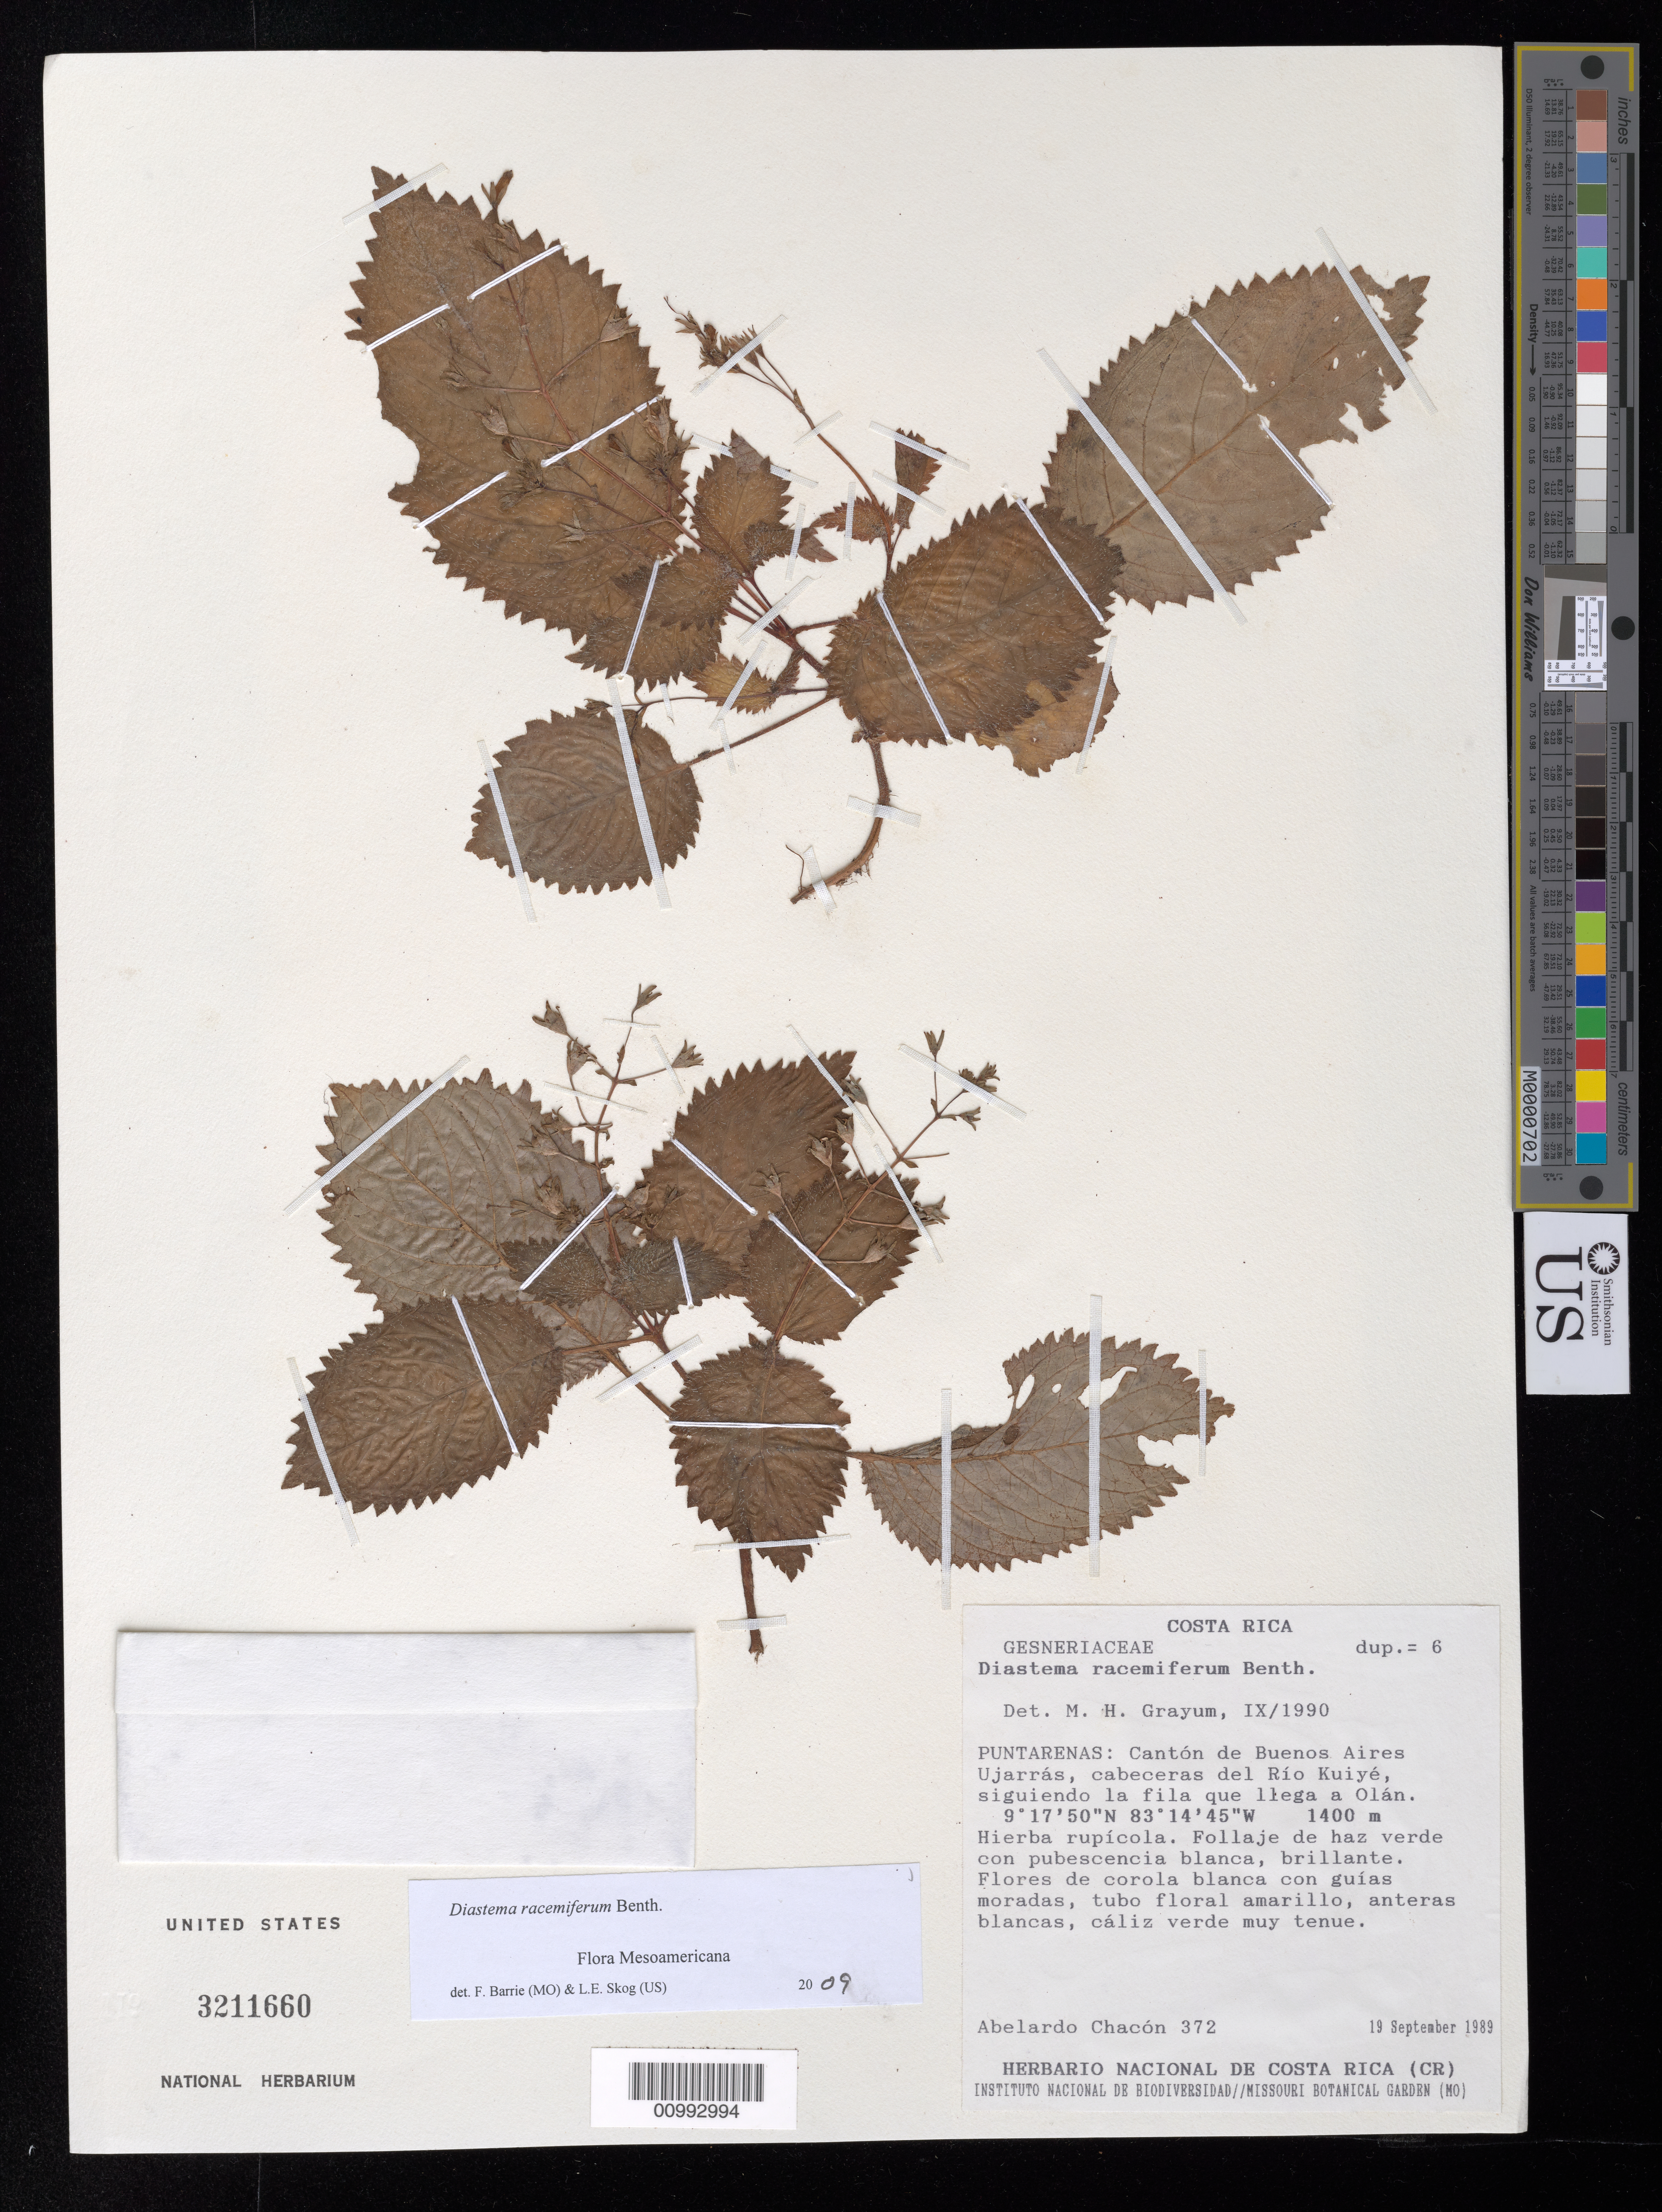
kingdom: Plantae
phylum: Tracheophyta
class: Magnoliopsida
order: Lamiales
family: Gesneriaceae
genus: Diastema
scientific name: Diastema racemiferum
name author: Benth.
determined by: Barrie, F. R.; Skog, Laurence E.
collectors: A. Chacón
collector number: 372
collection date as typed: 19 Sep 1989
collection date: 1989-09-19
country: Costa Rica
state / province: Puntarenas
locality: Puntarenas: Cantón de Buenos Aires, Ujarras, cabeceras del Rio Kuiye. siguiendo la fila que llega a Olan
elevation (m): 1400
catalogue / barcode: US 3211660